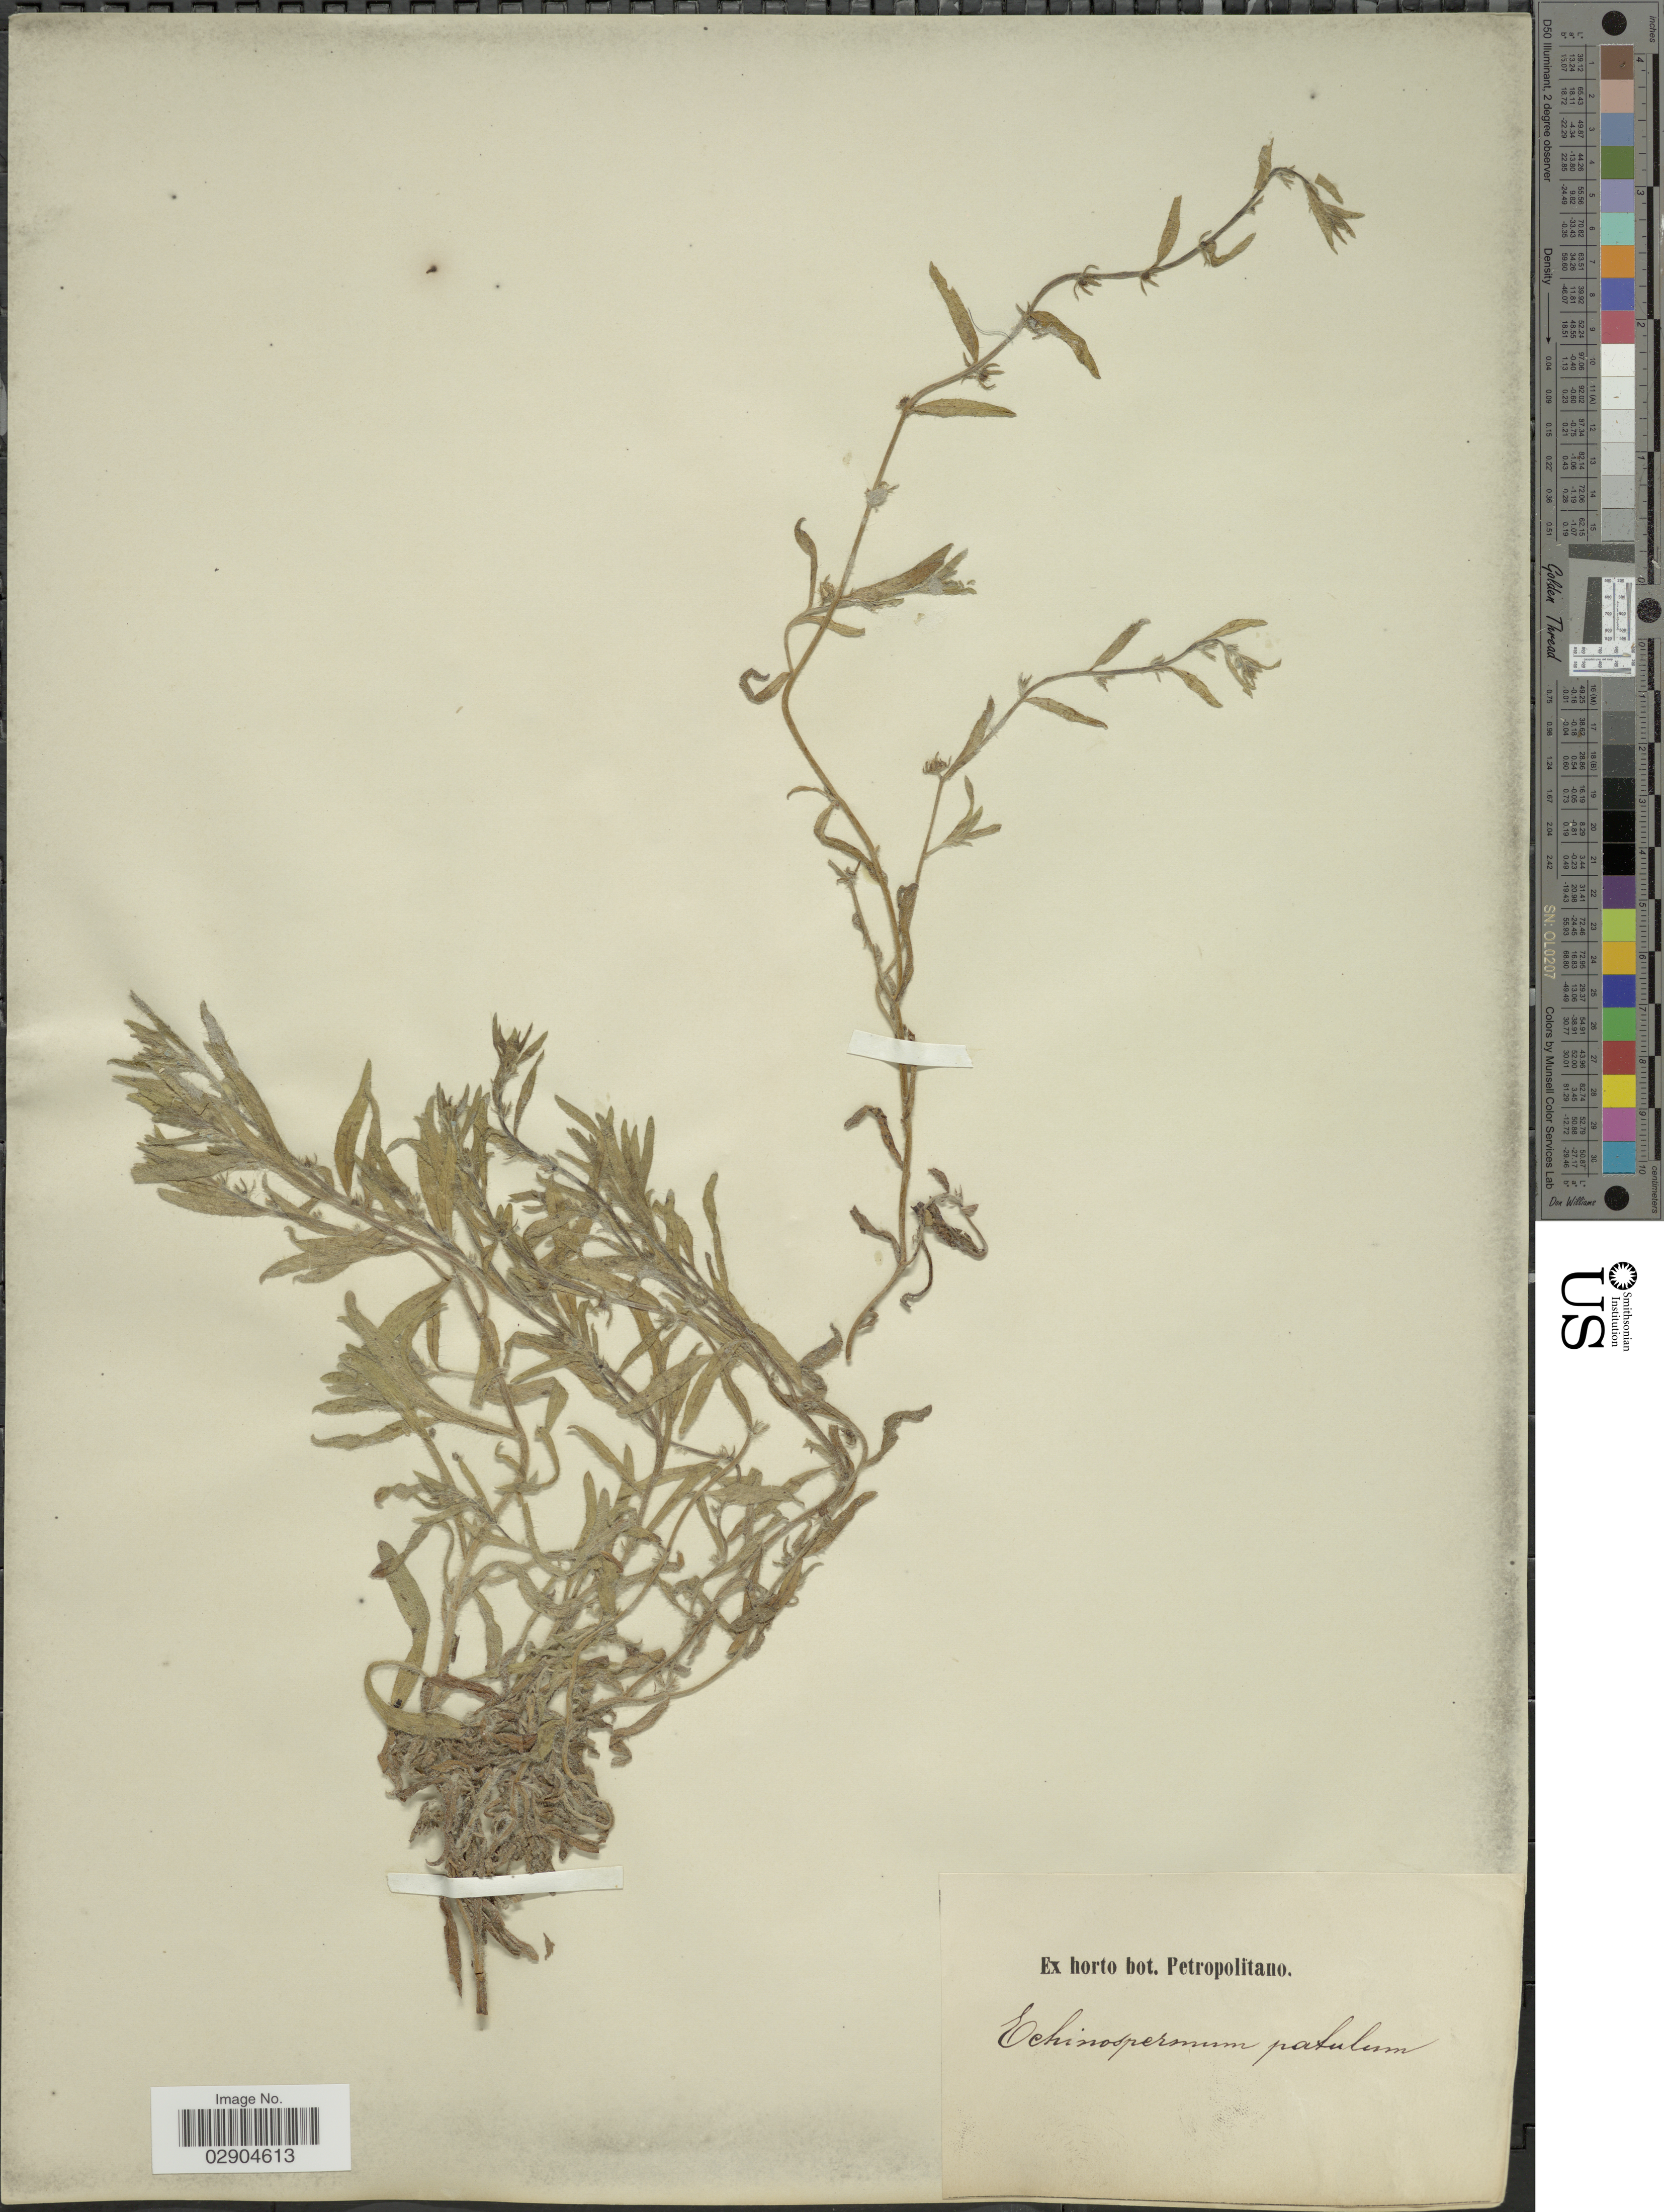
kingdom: Plantae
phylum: Tracheophyta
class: Magnoliopsida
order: Boraginales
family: Boraginaceae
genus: Lappula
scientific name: Lappula marginata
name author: (M. Bieb.) Gürke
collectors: ex Horto Bot. Petropolitano